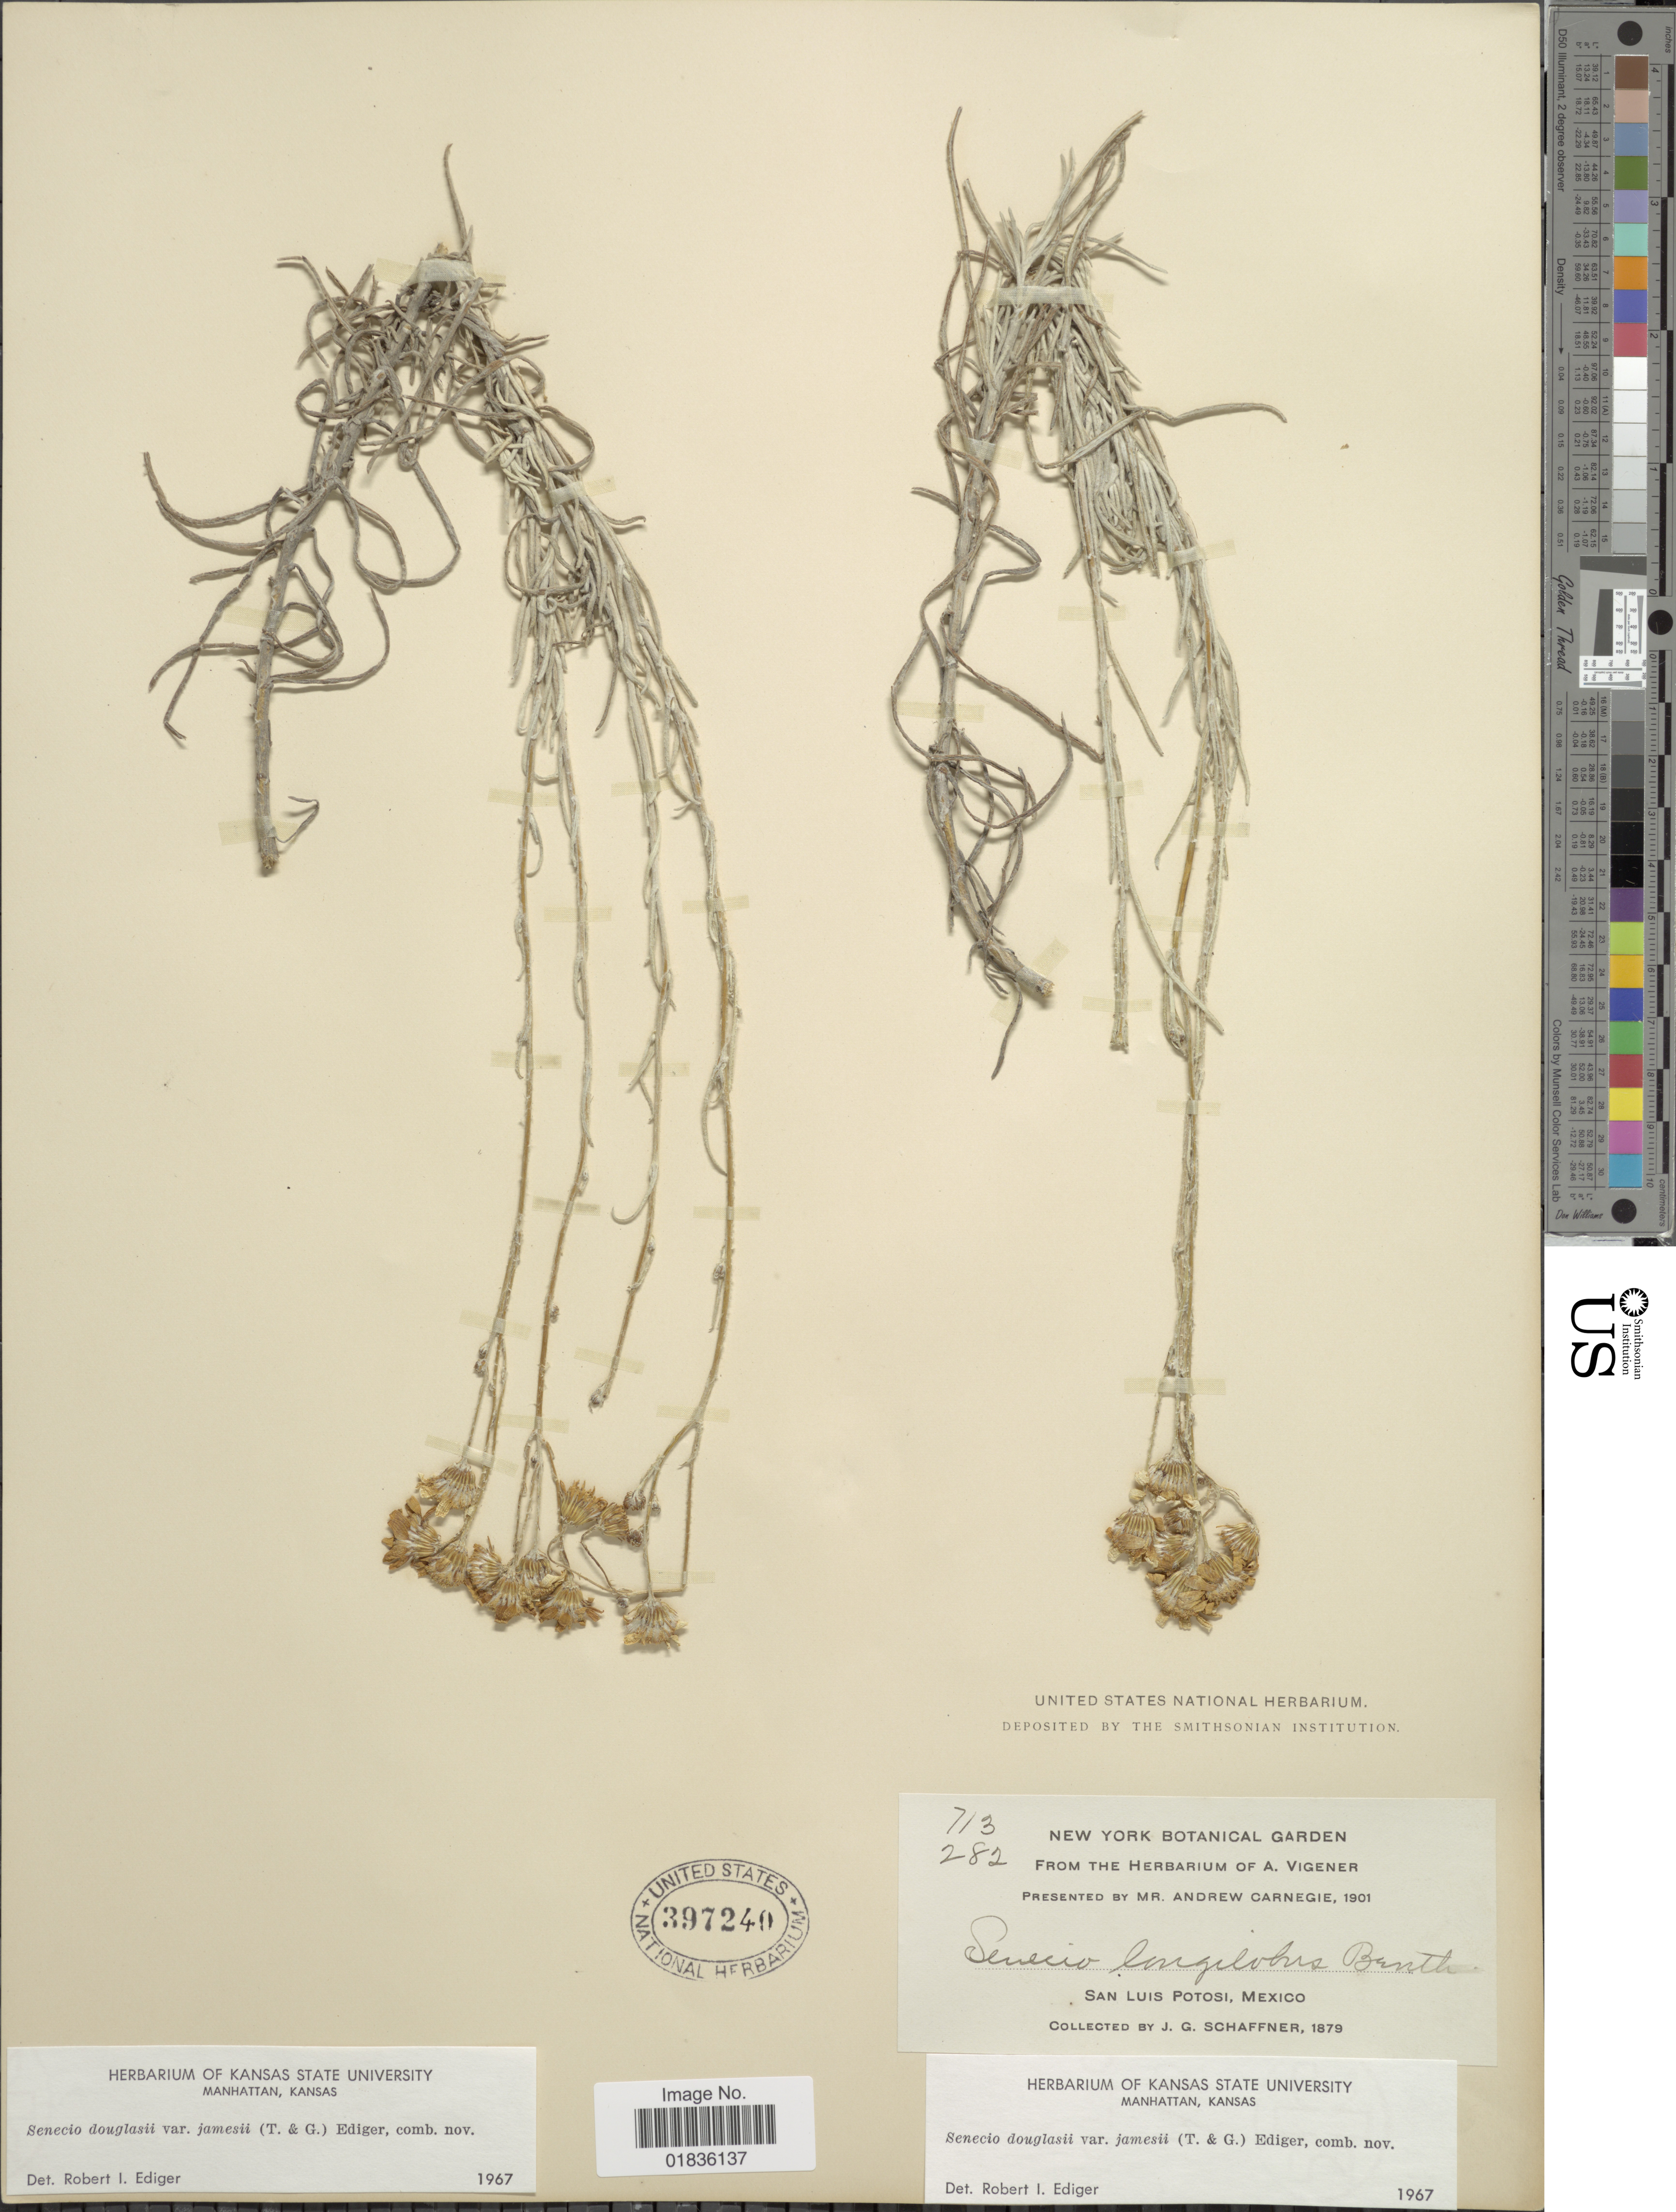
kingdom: Plantae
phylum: Tracheophyta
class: Magnoliopsida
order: Asterales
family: Asteraceae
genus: Senecio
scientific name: Senecio flaccidus var. flaccidus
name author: Less.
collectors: J. G. Schaffner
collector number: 713/282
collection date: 1879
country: Mexico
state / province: San Luis Potosí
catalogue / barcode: US 397240